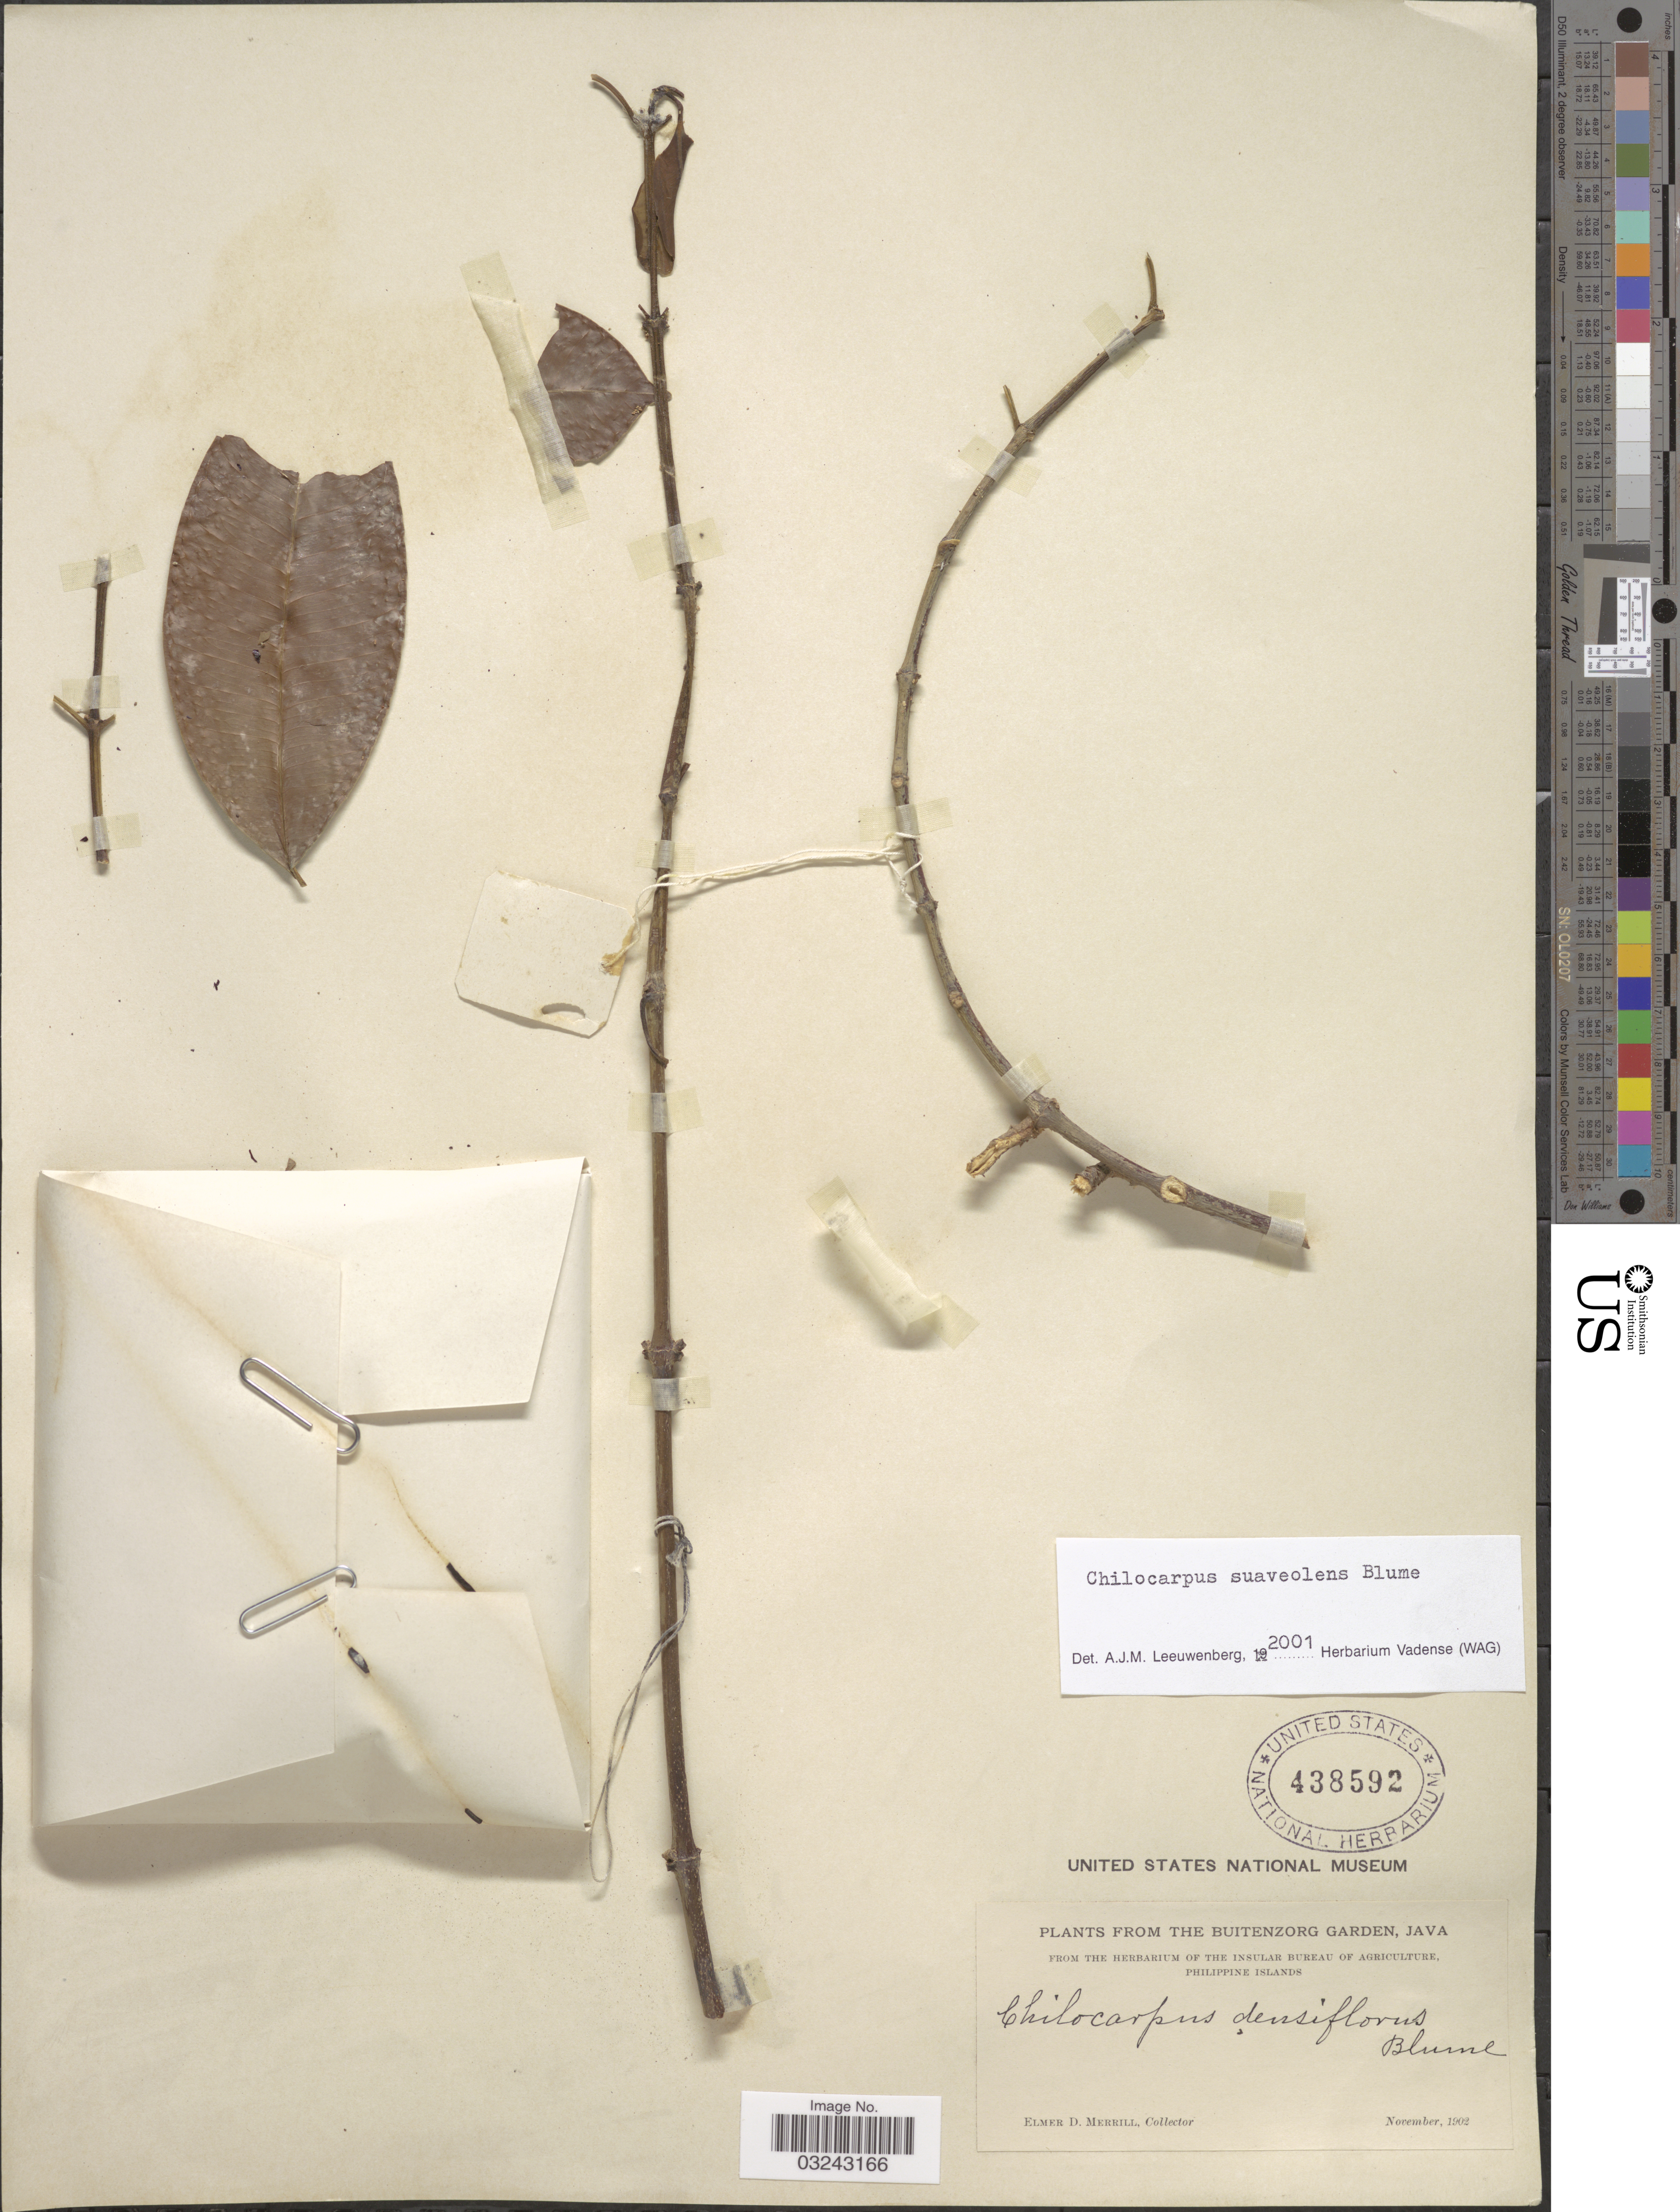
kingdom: Plantae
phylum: Tracheophyta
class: Magnoliopsida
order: Gentianales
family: Apocynaceae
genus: Chilocarpus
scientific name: Chilocarpus suaveolens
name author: Blume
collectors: E. D. Merrill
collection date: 1902-11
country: Indonesia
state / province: Java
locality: The Buitenzorg Garden.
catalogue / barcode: US 438592